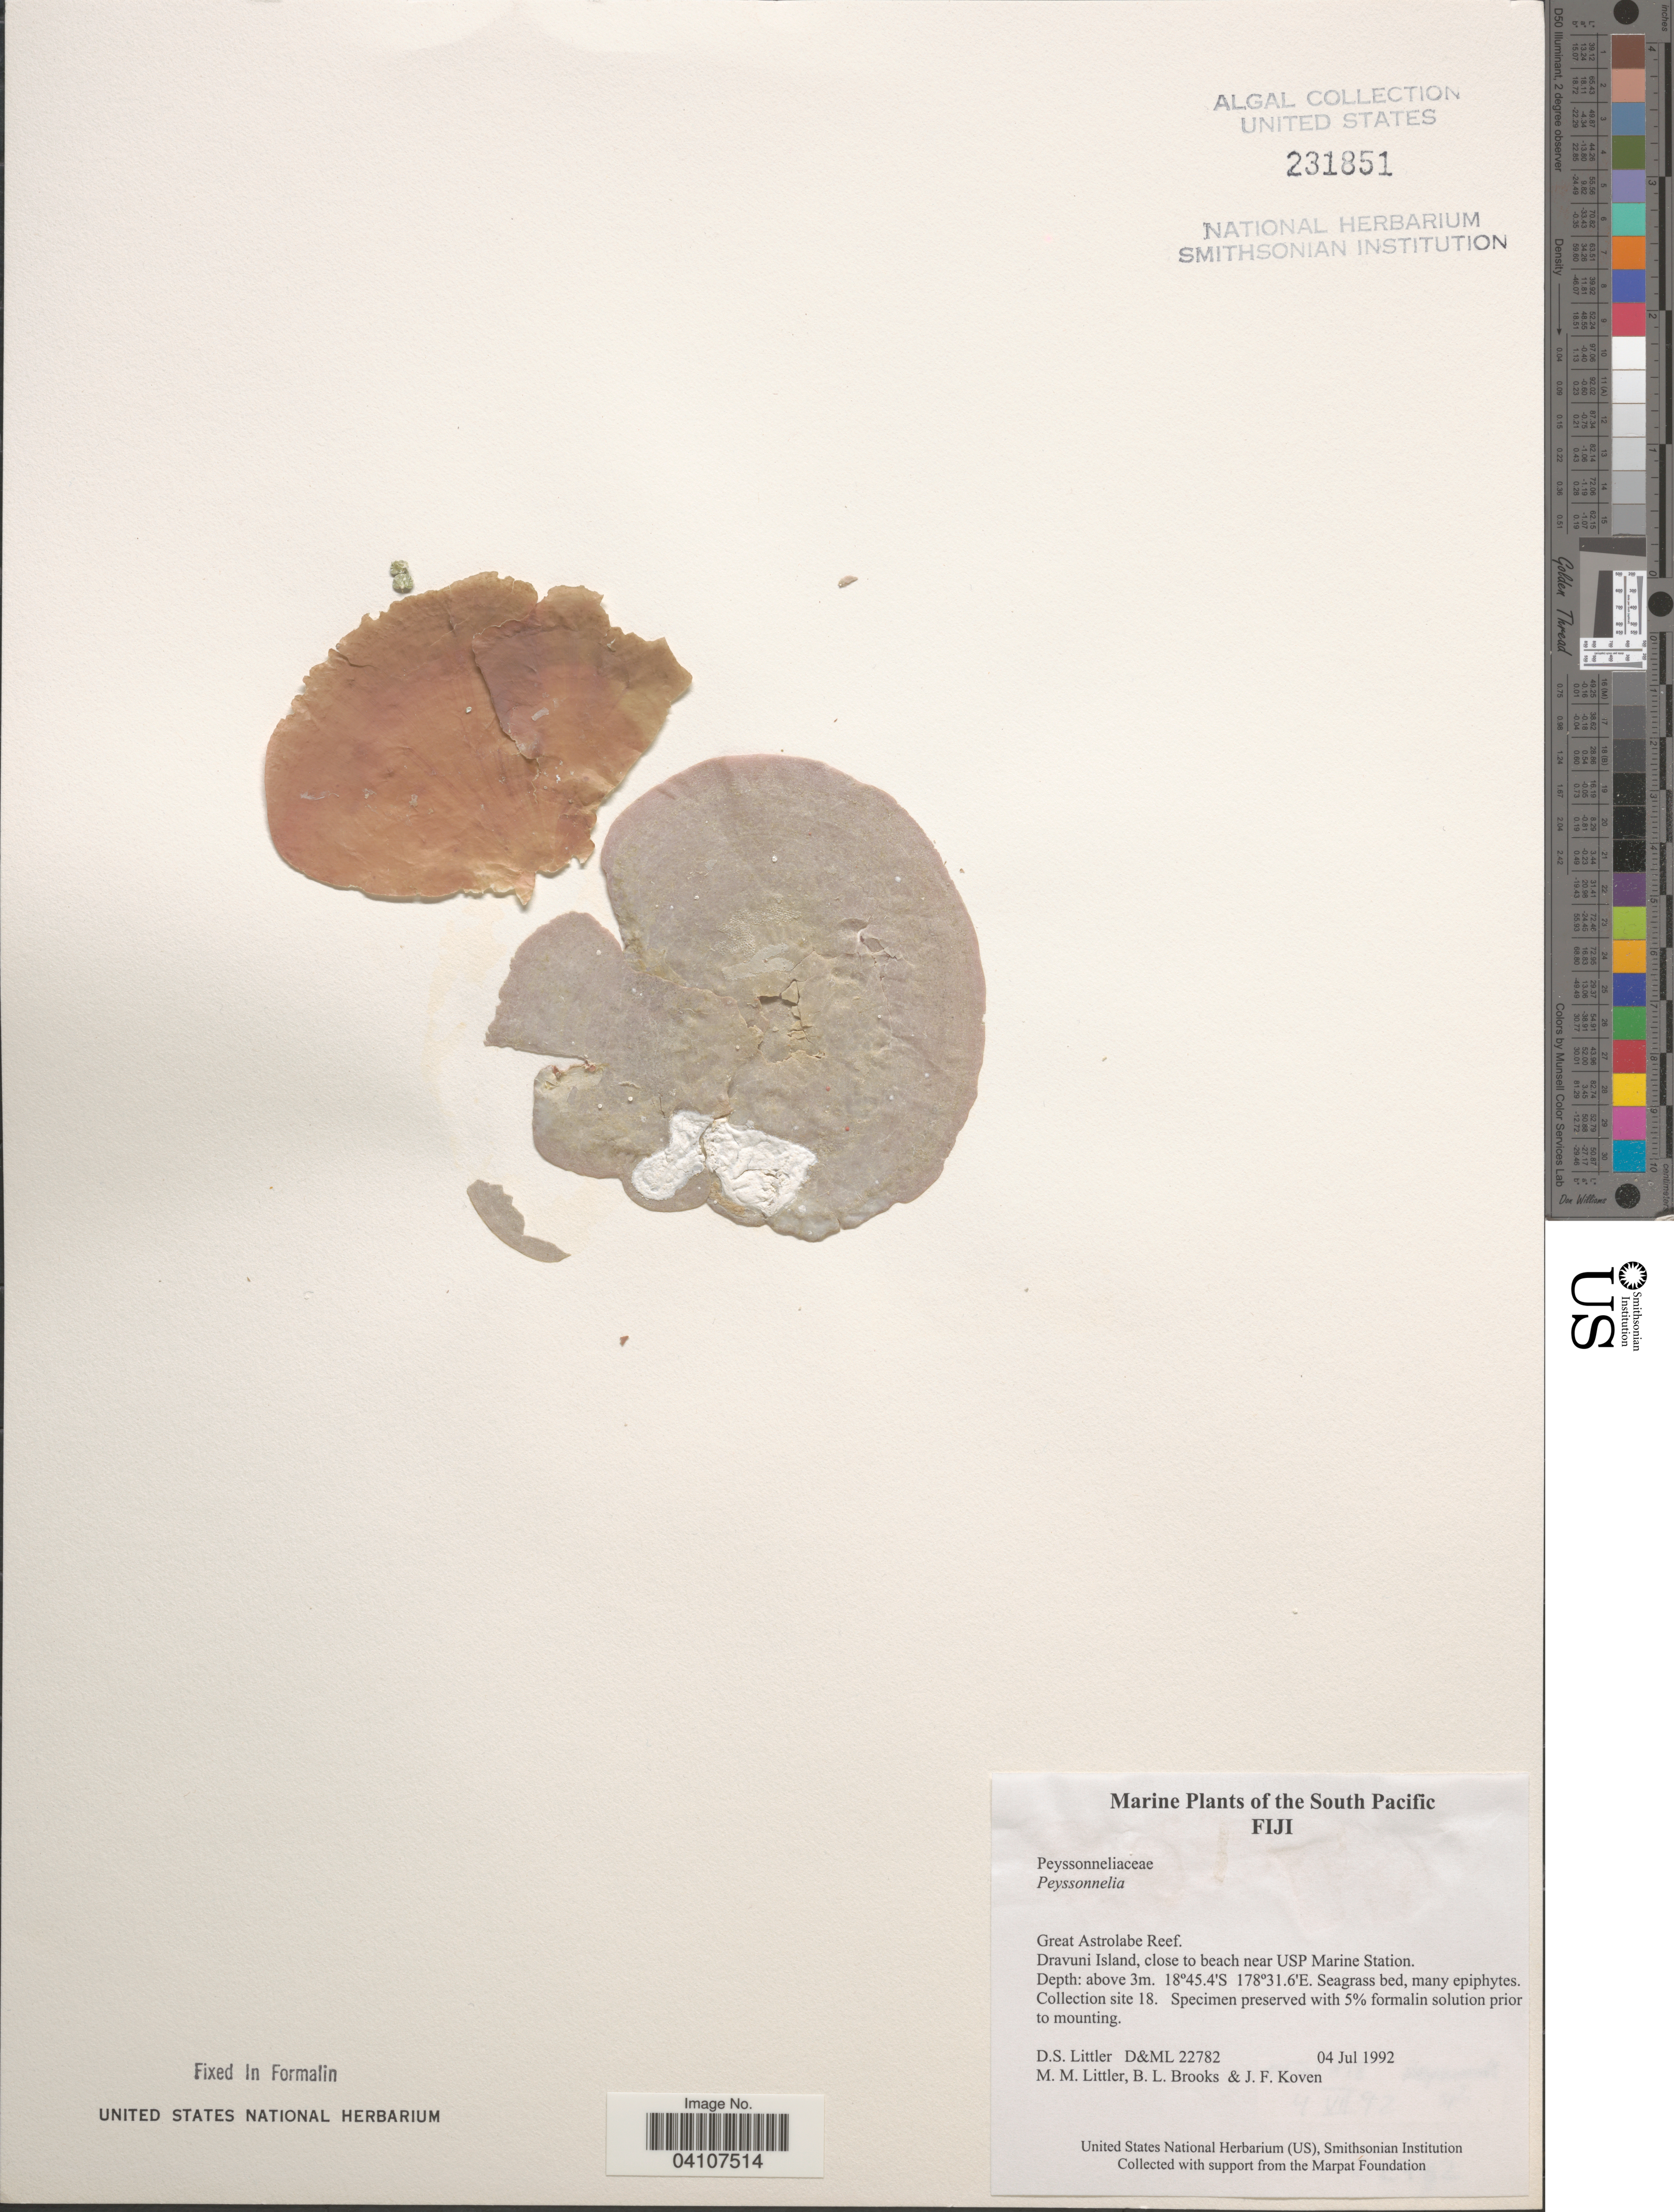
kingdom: Plantae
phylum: Rhodophyta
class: Florideophyceae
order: Peyssonneliales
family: Peyssonneliaceae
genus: Peyssonnelia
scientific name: Peyssonnelia sp.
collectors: D. S. Littler, B. Brooks & J. Koven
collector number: D&ML 22782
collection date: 1992-07-04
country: Fiji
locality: The South Pacific. Great Astrolabe Reef. Dravuni Island, close to beach near USP Marine Station. Collection site 18.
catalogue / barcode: US 231851